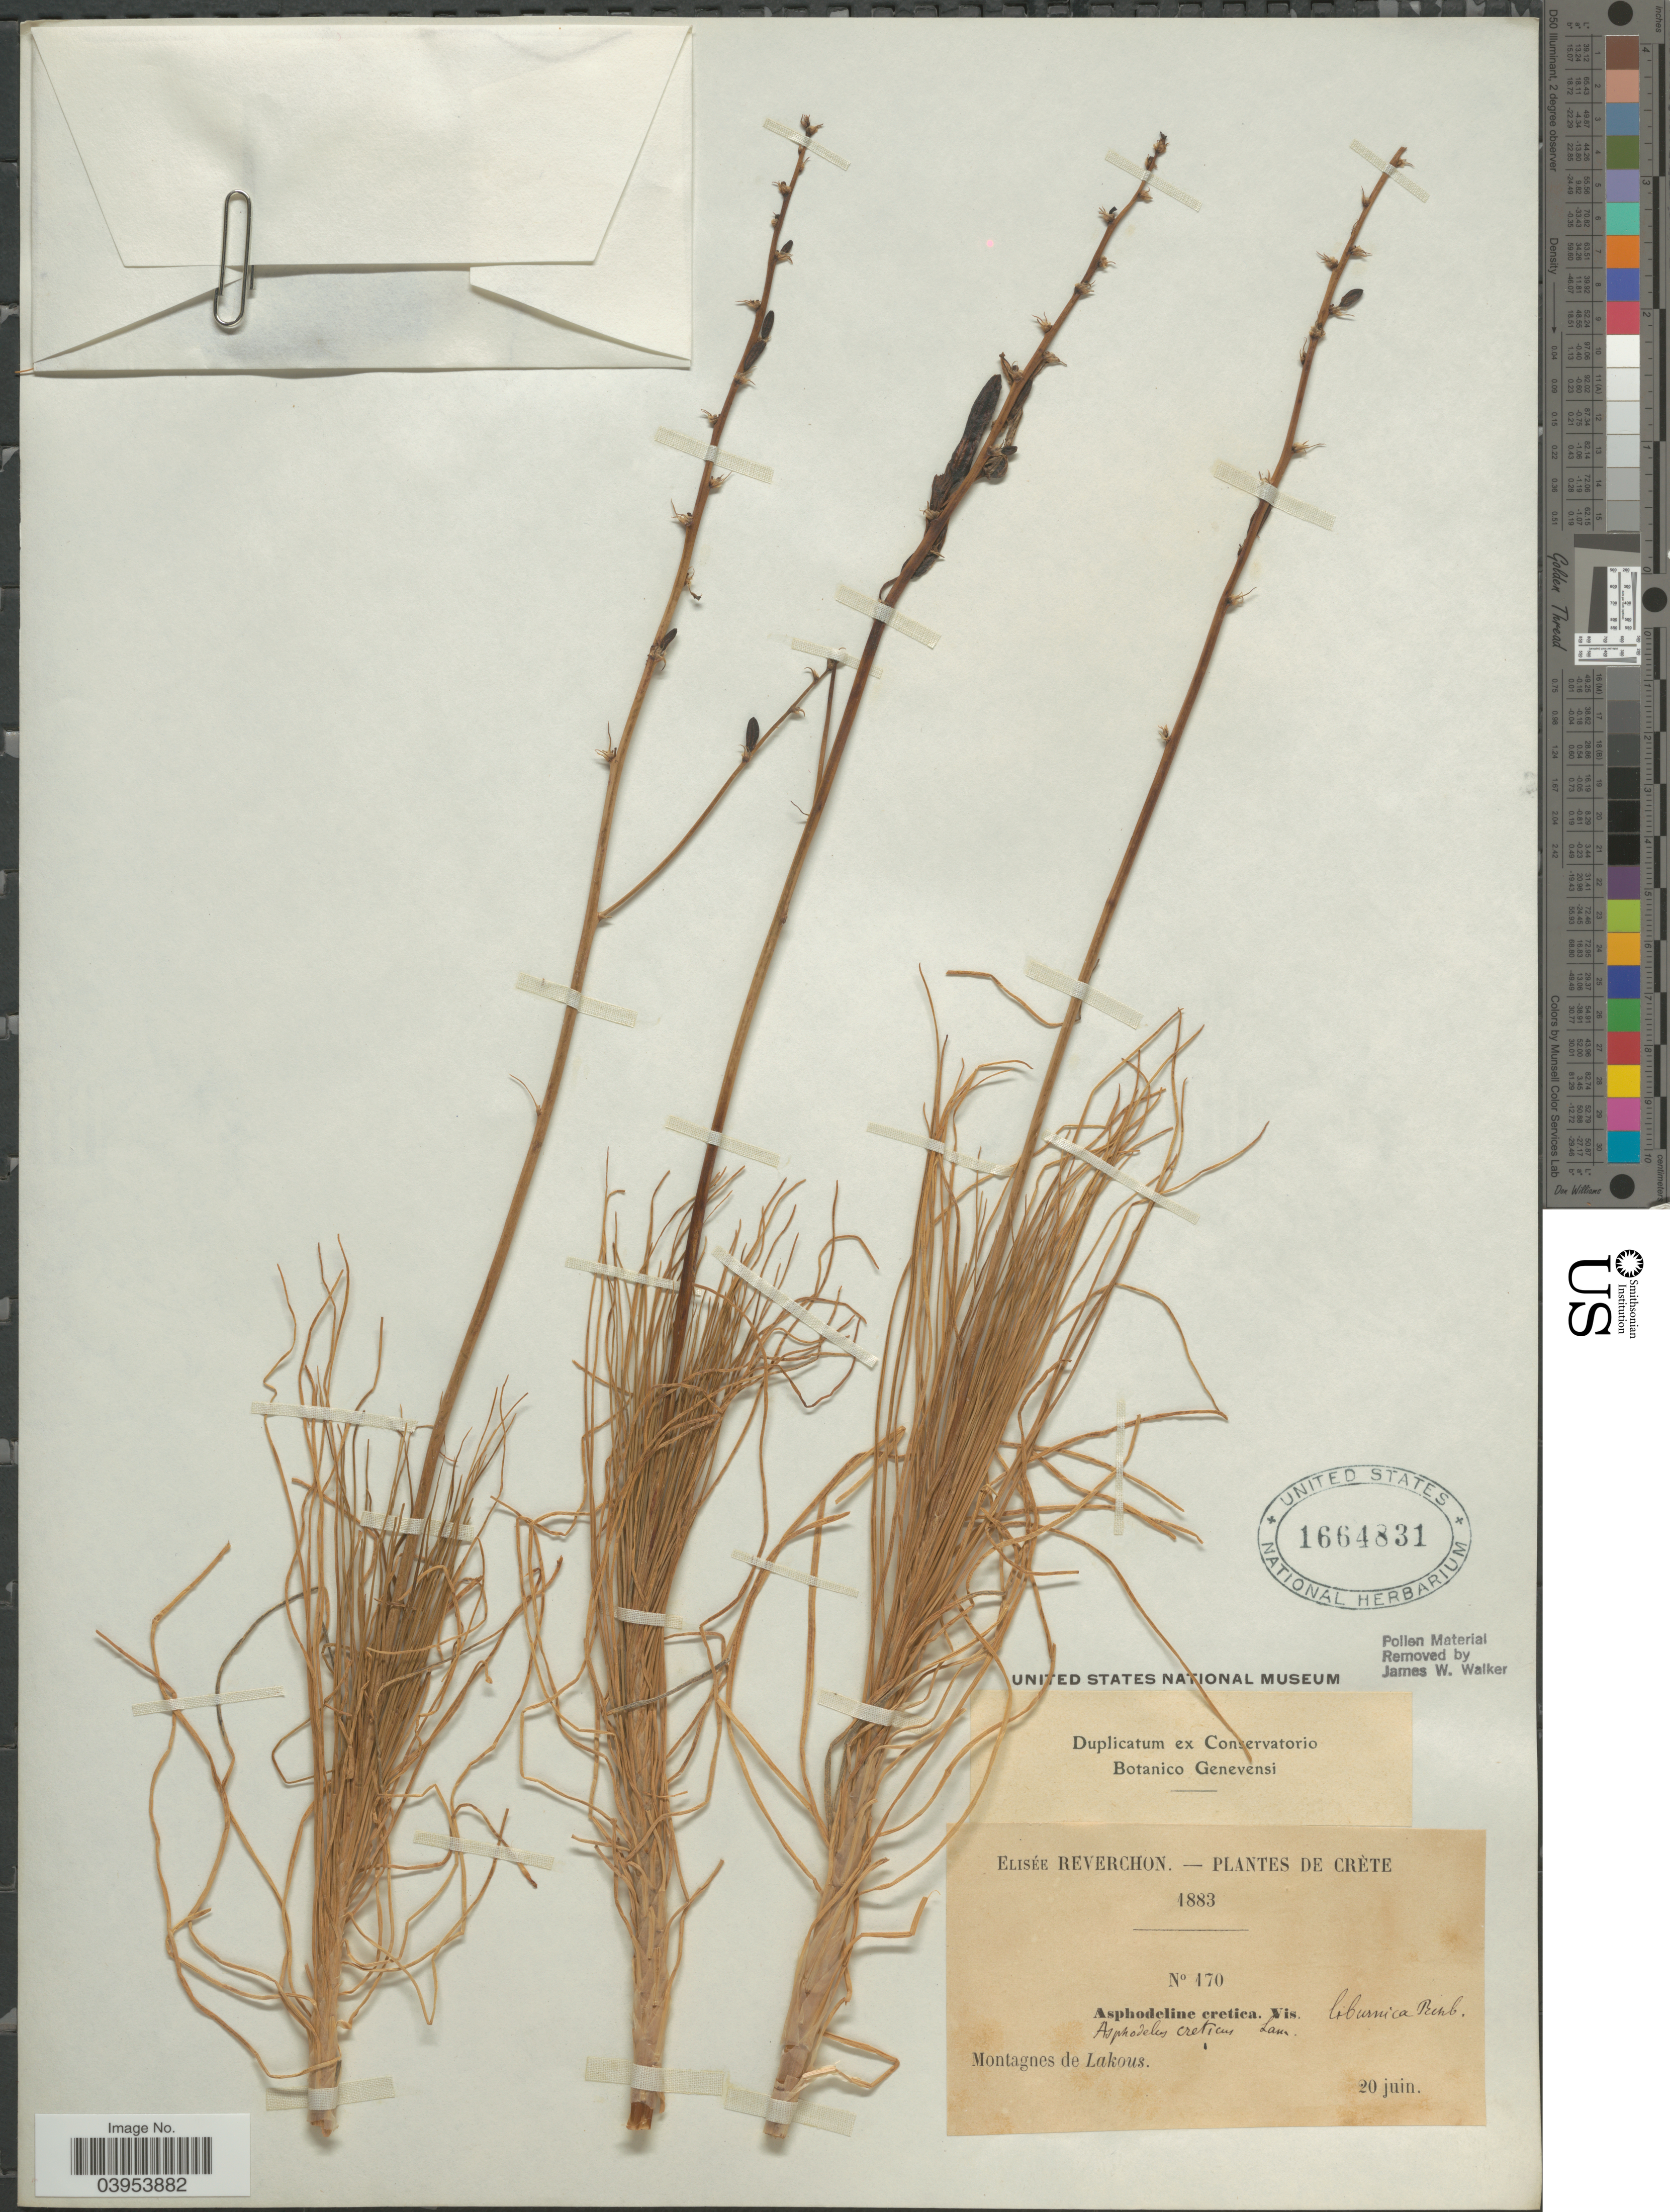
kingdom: Plantae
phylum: Tracheophyta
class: Liliopsida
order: Asparagales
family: Asphodelaceae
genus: Asphodeline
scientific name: Asphodeline cretica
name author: (Lam.) Endl.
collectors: E. Reverchon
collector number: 170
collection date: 1883-06-20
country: Greece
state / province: Crete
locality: Crète. Montagnes de Lakous.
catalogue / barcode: US 1664831